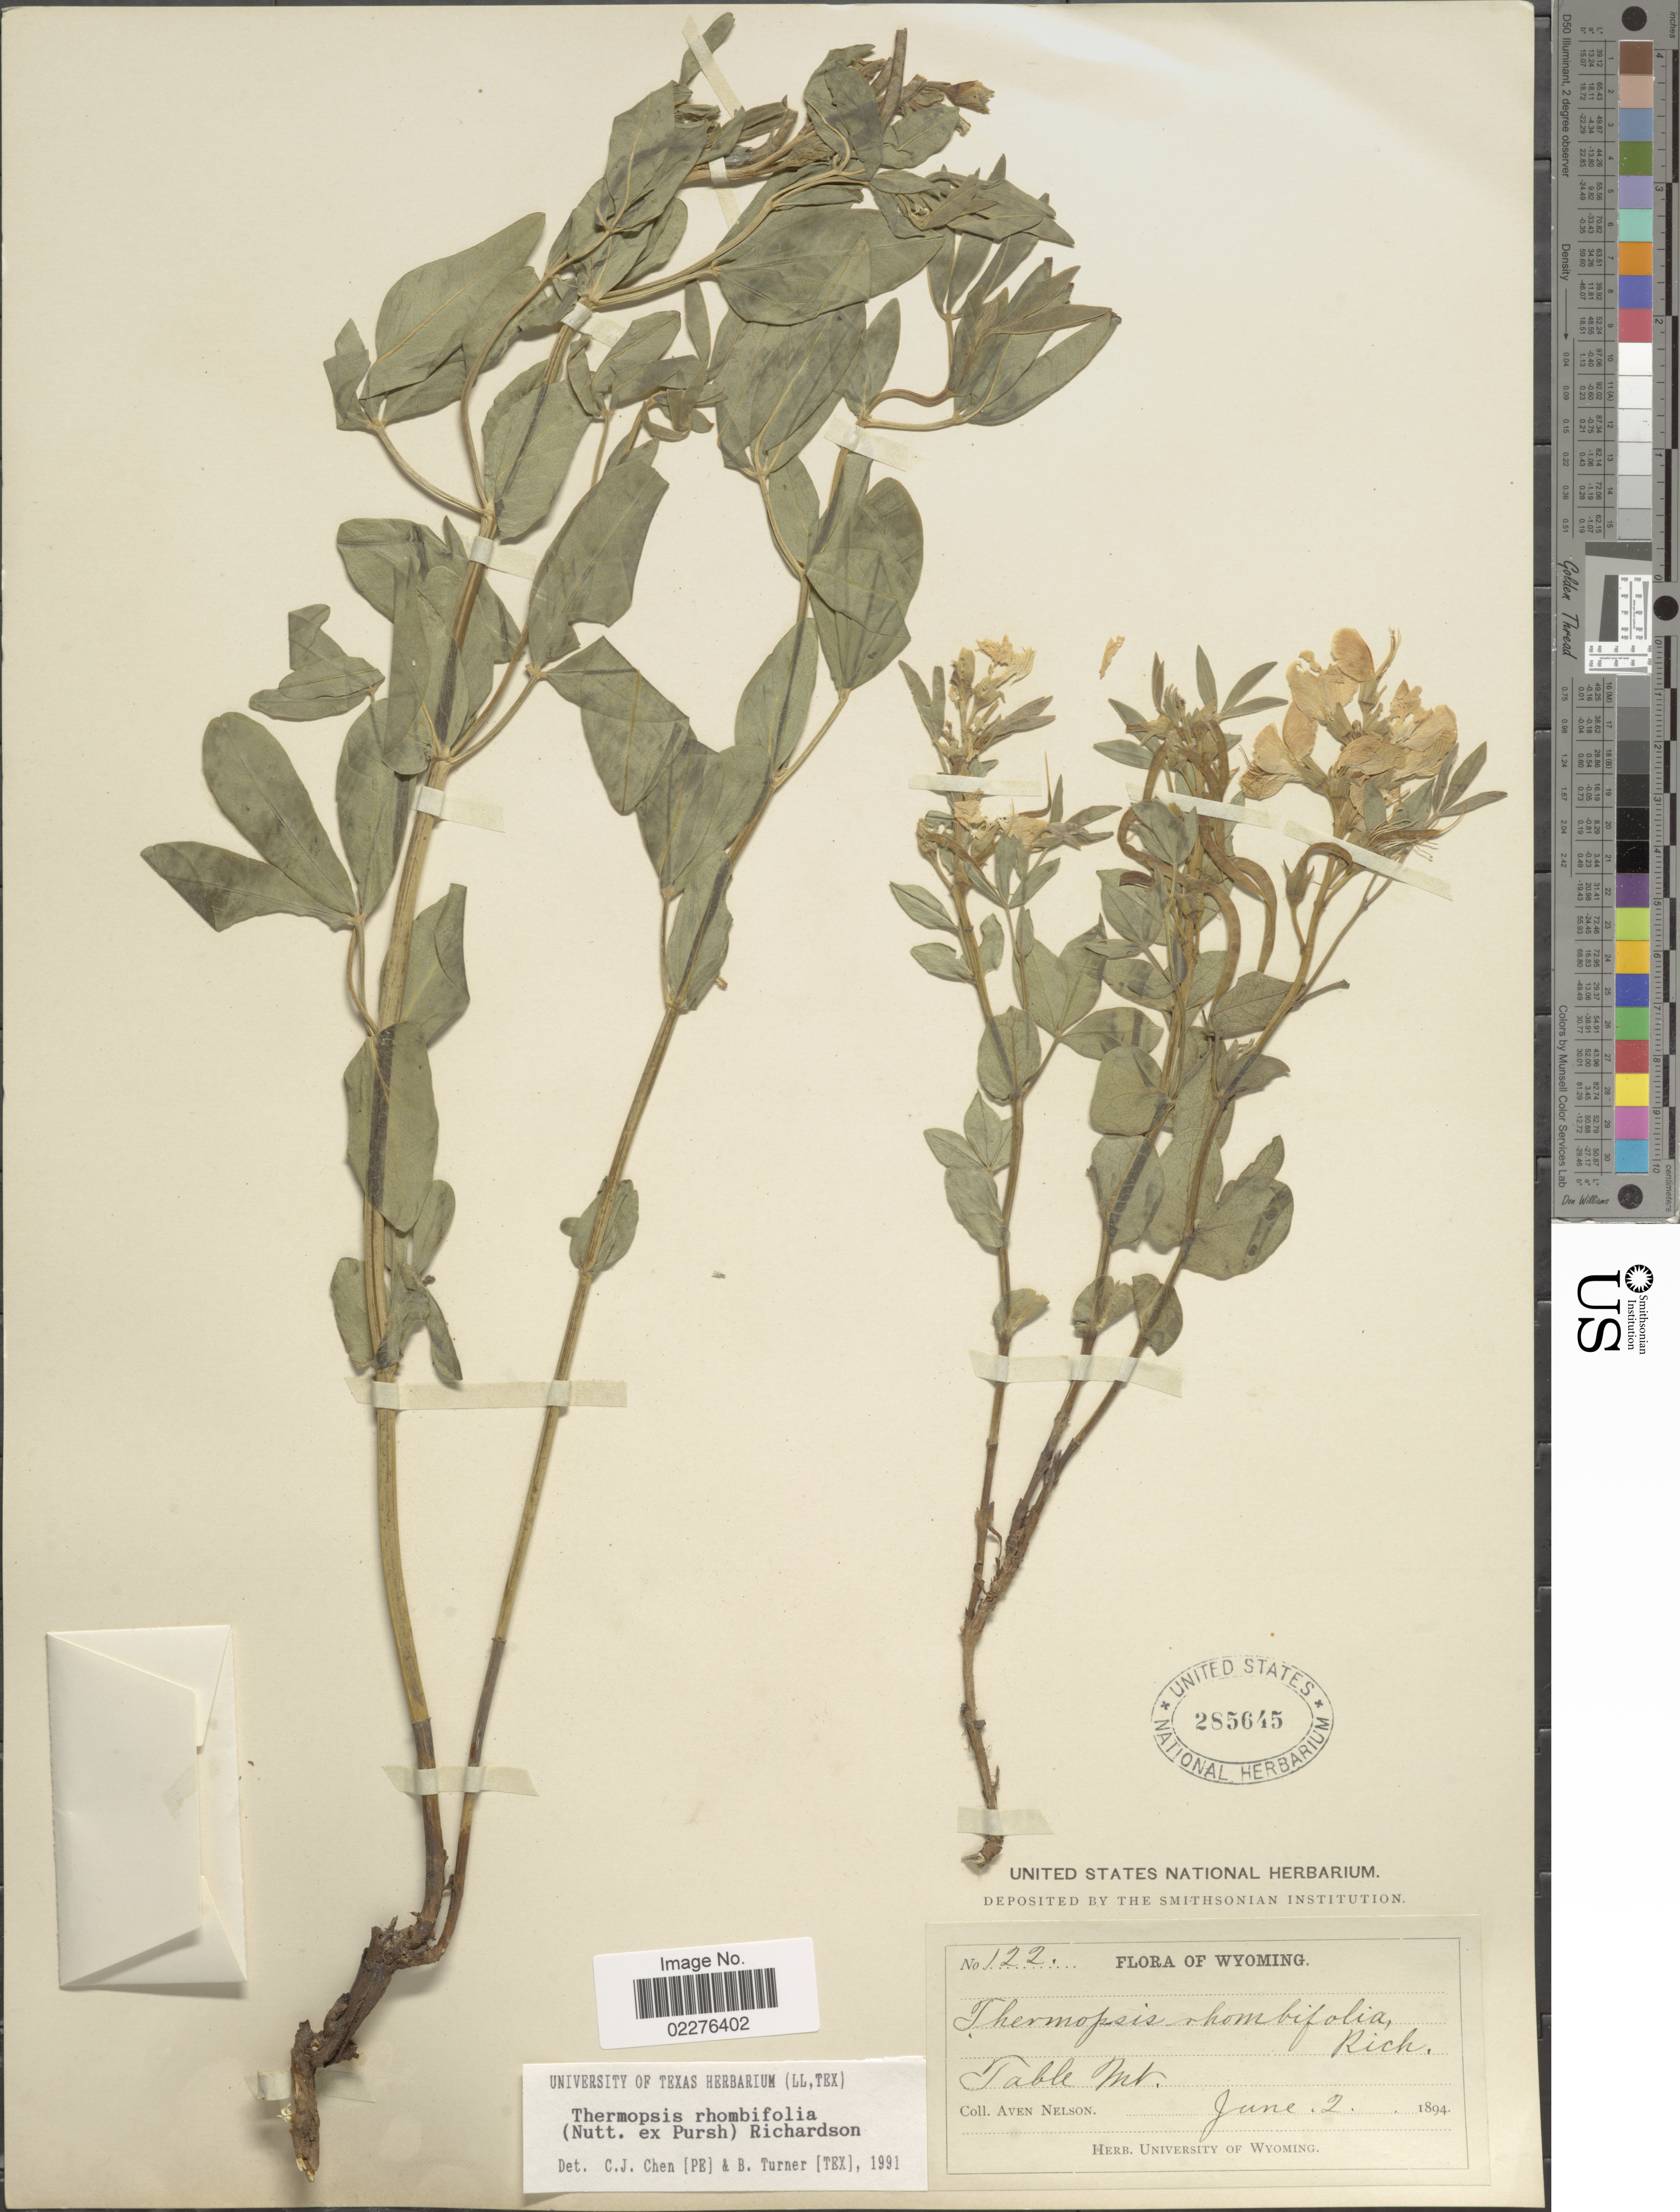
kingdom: Plantae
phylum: Tracheophyta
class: Magnoliopsida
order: Fabales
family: Fabaceae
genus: Thermopsis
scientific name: Thermopsis rhombifolia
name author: Richardson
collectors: A. Nelson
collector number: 122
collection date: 1894-06-02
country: United States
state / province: Wyoming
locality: Table Mt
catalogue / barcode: US 285645